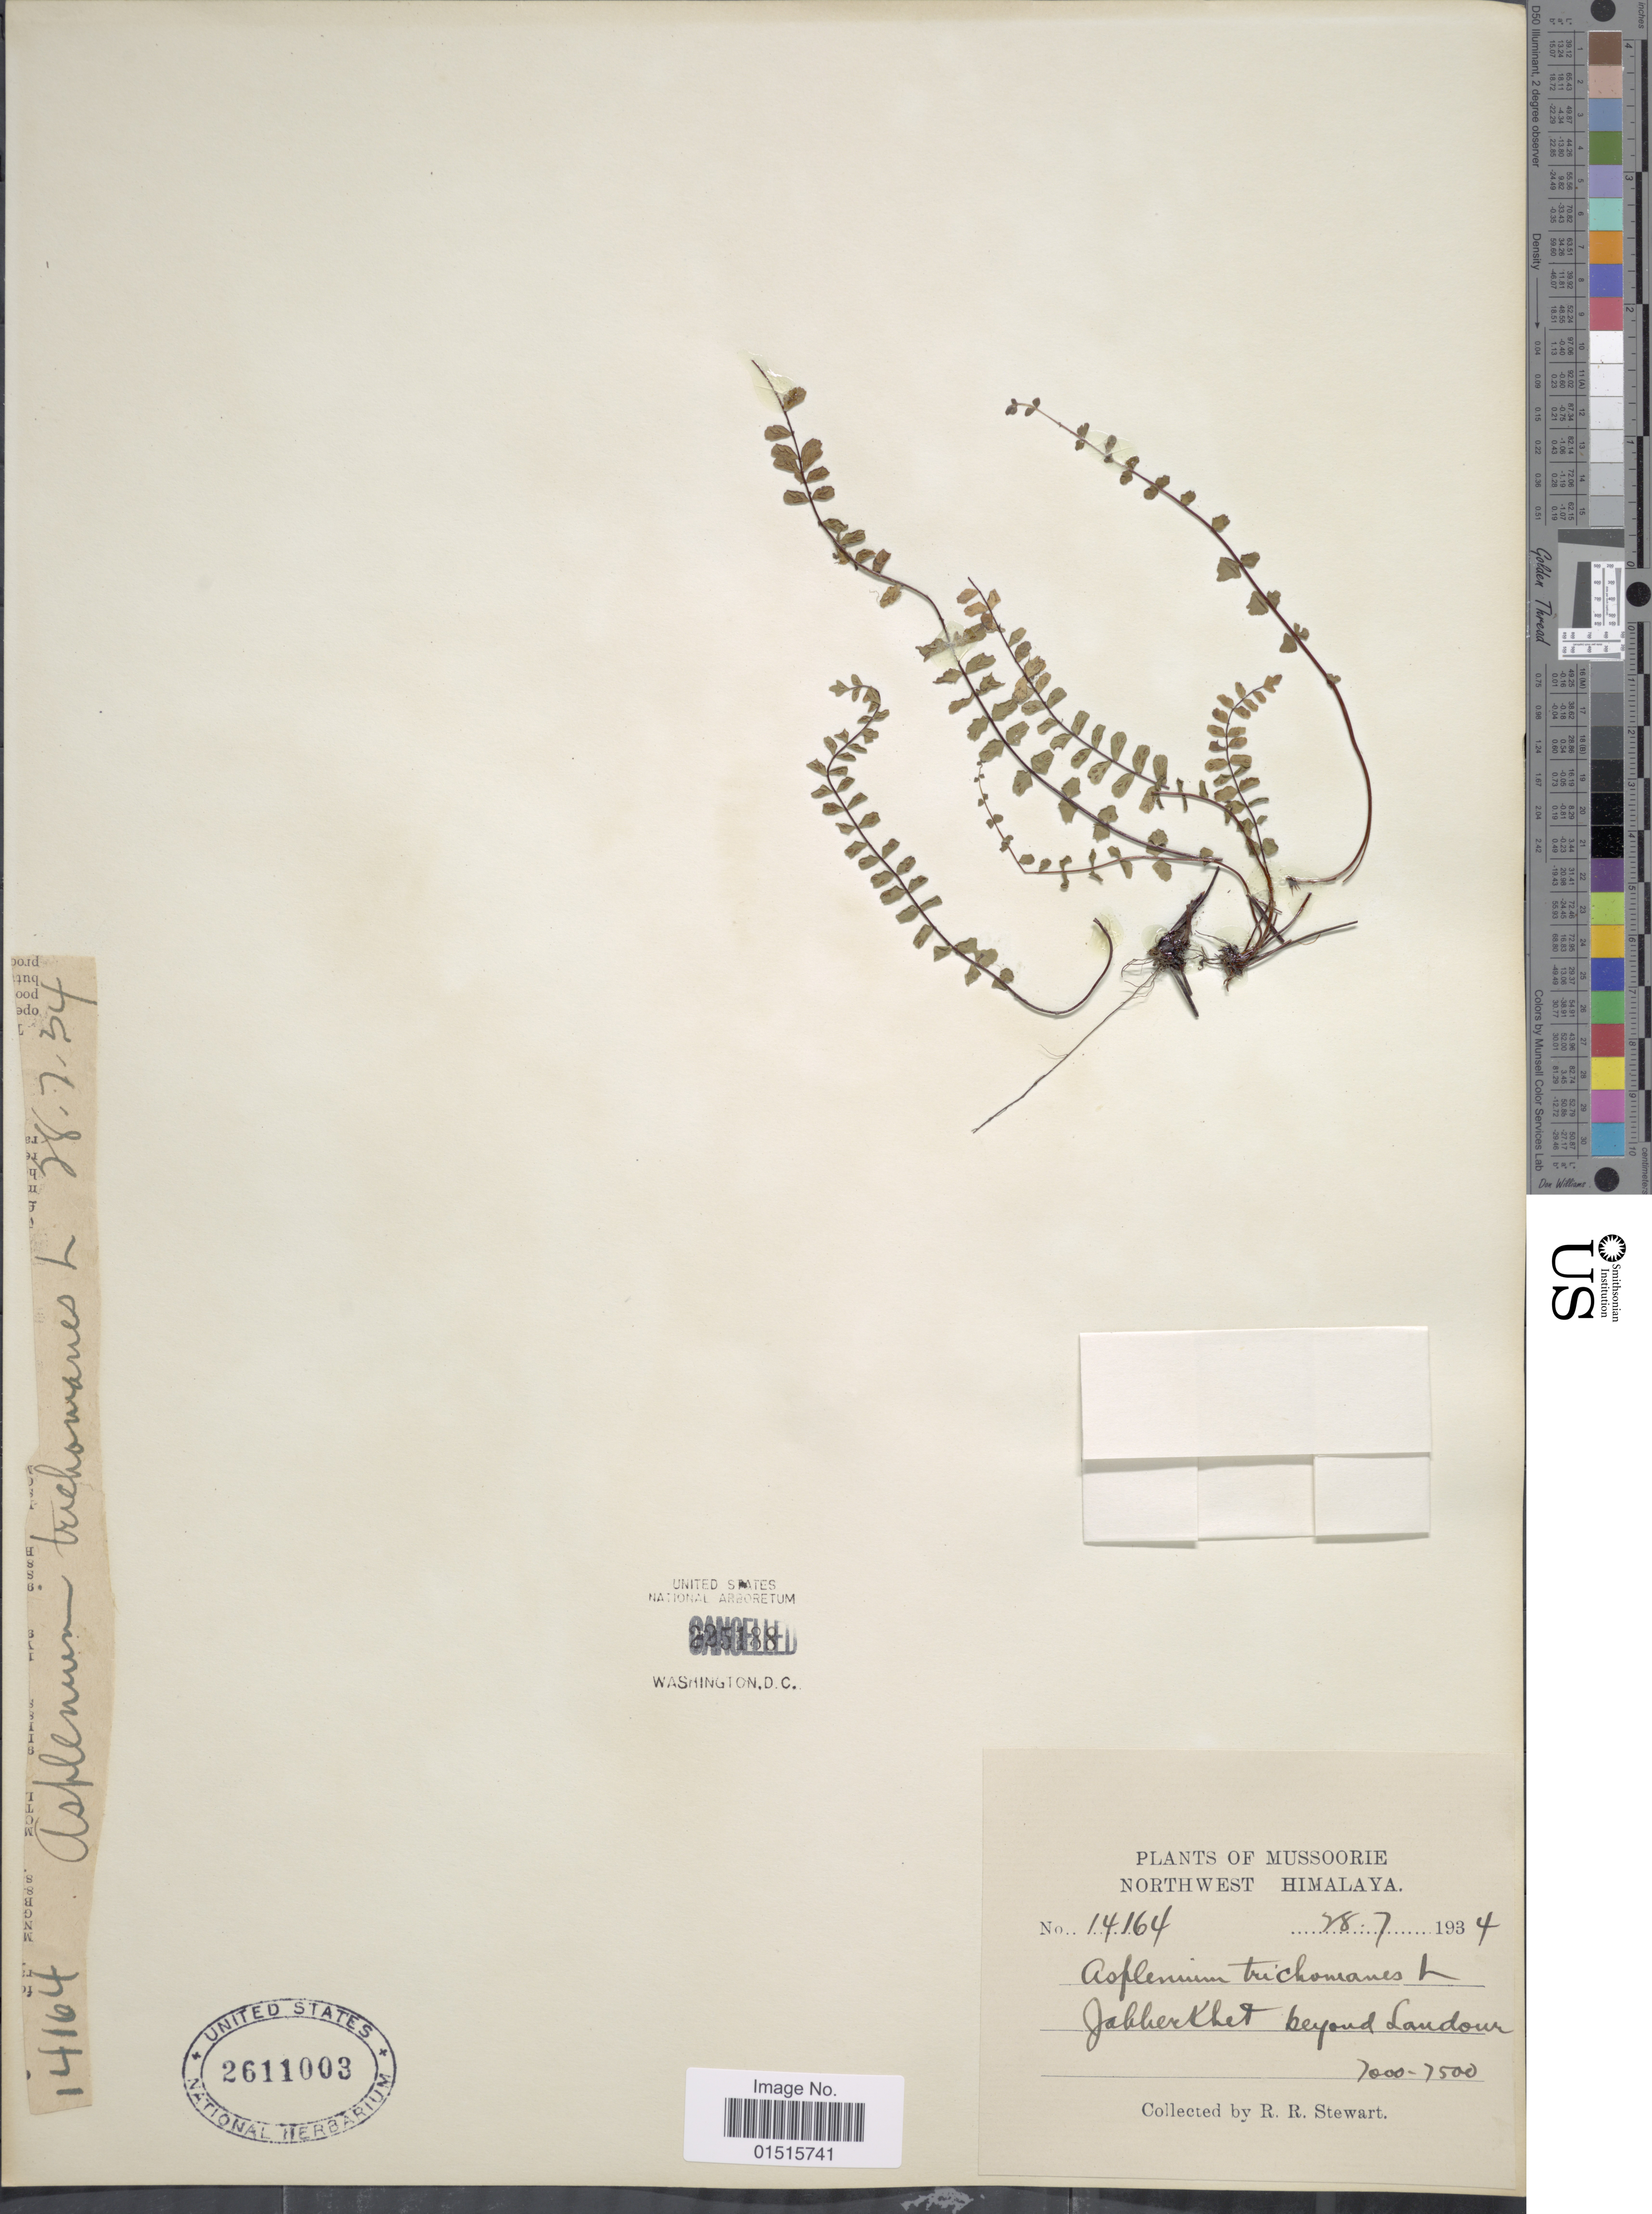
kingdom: Plantae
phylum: Tracheophyta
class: Polypodiopsida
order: Polypodiales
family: Aspleniaceae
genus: Asplenium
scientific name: Asplenium trichomanes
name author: L.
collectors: R. R. Stewart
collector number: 14164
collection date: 1934-07-28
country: India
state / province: Uttarakhand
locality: Mussoorie, Northwest Himalaya, Jabberkhet beyond Landour.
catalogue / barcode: US 2611003